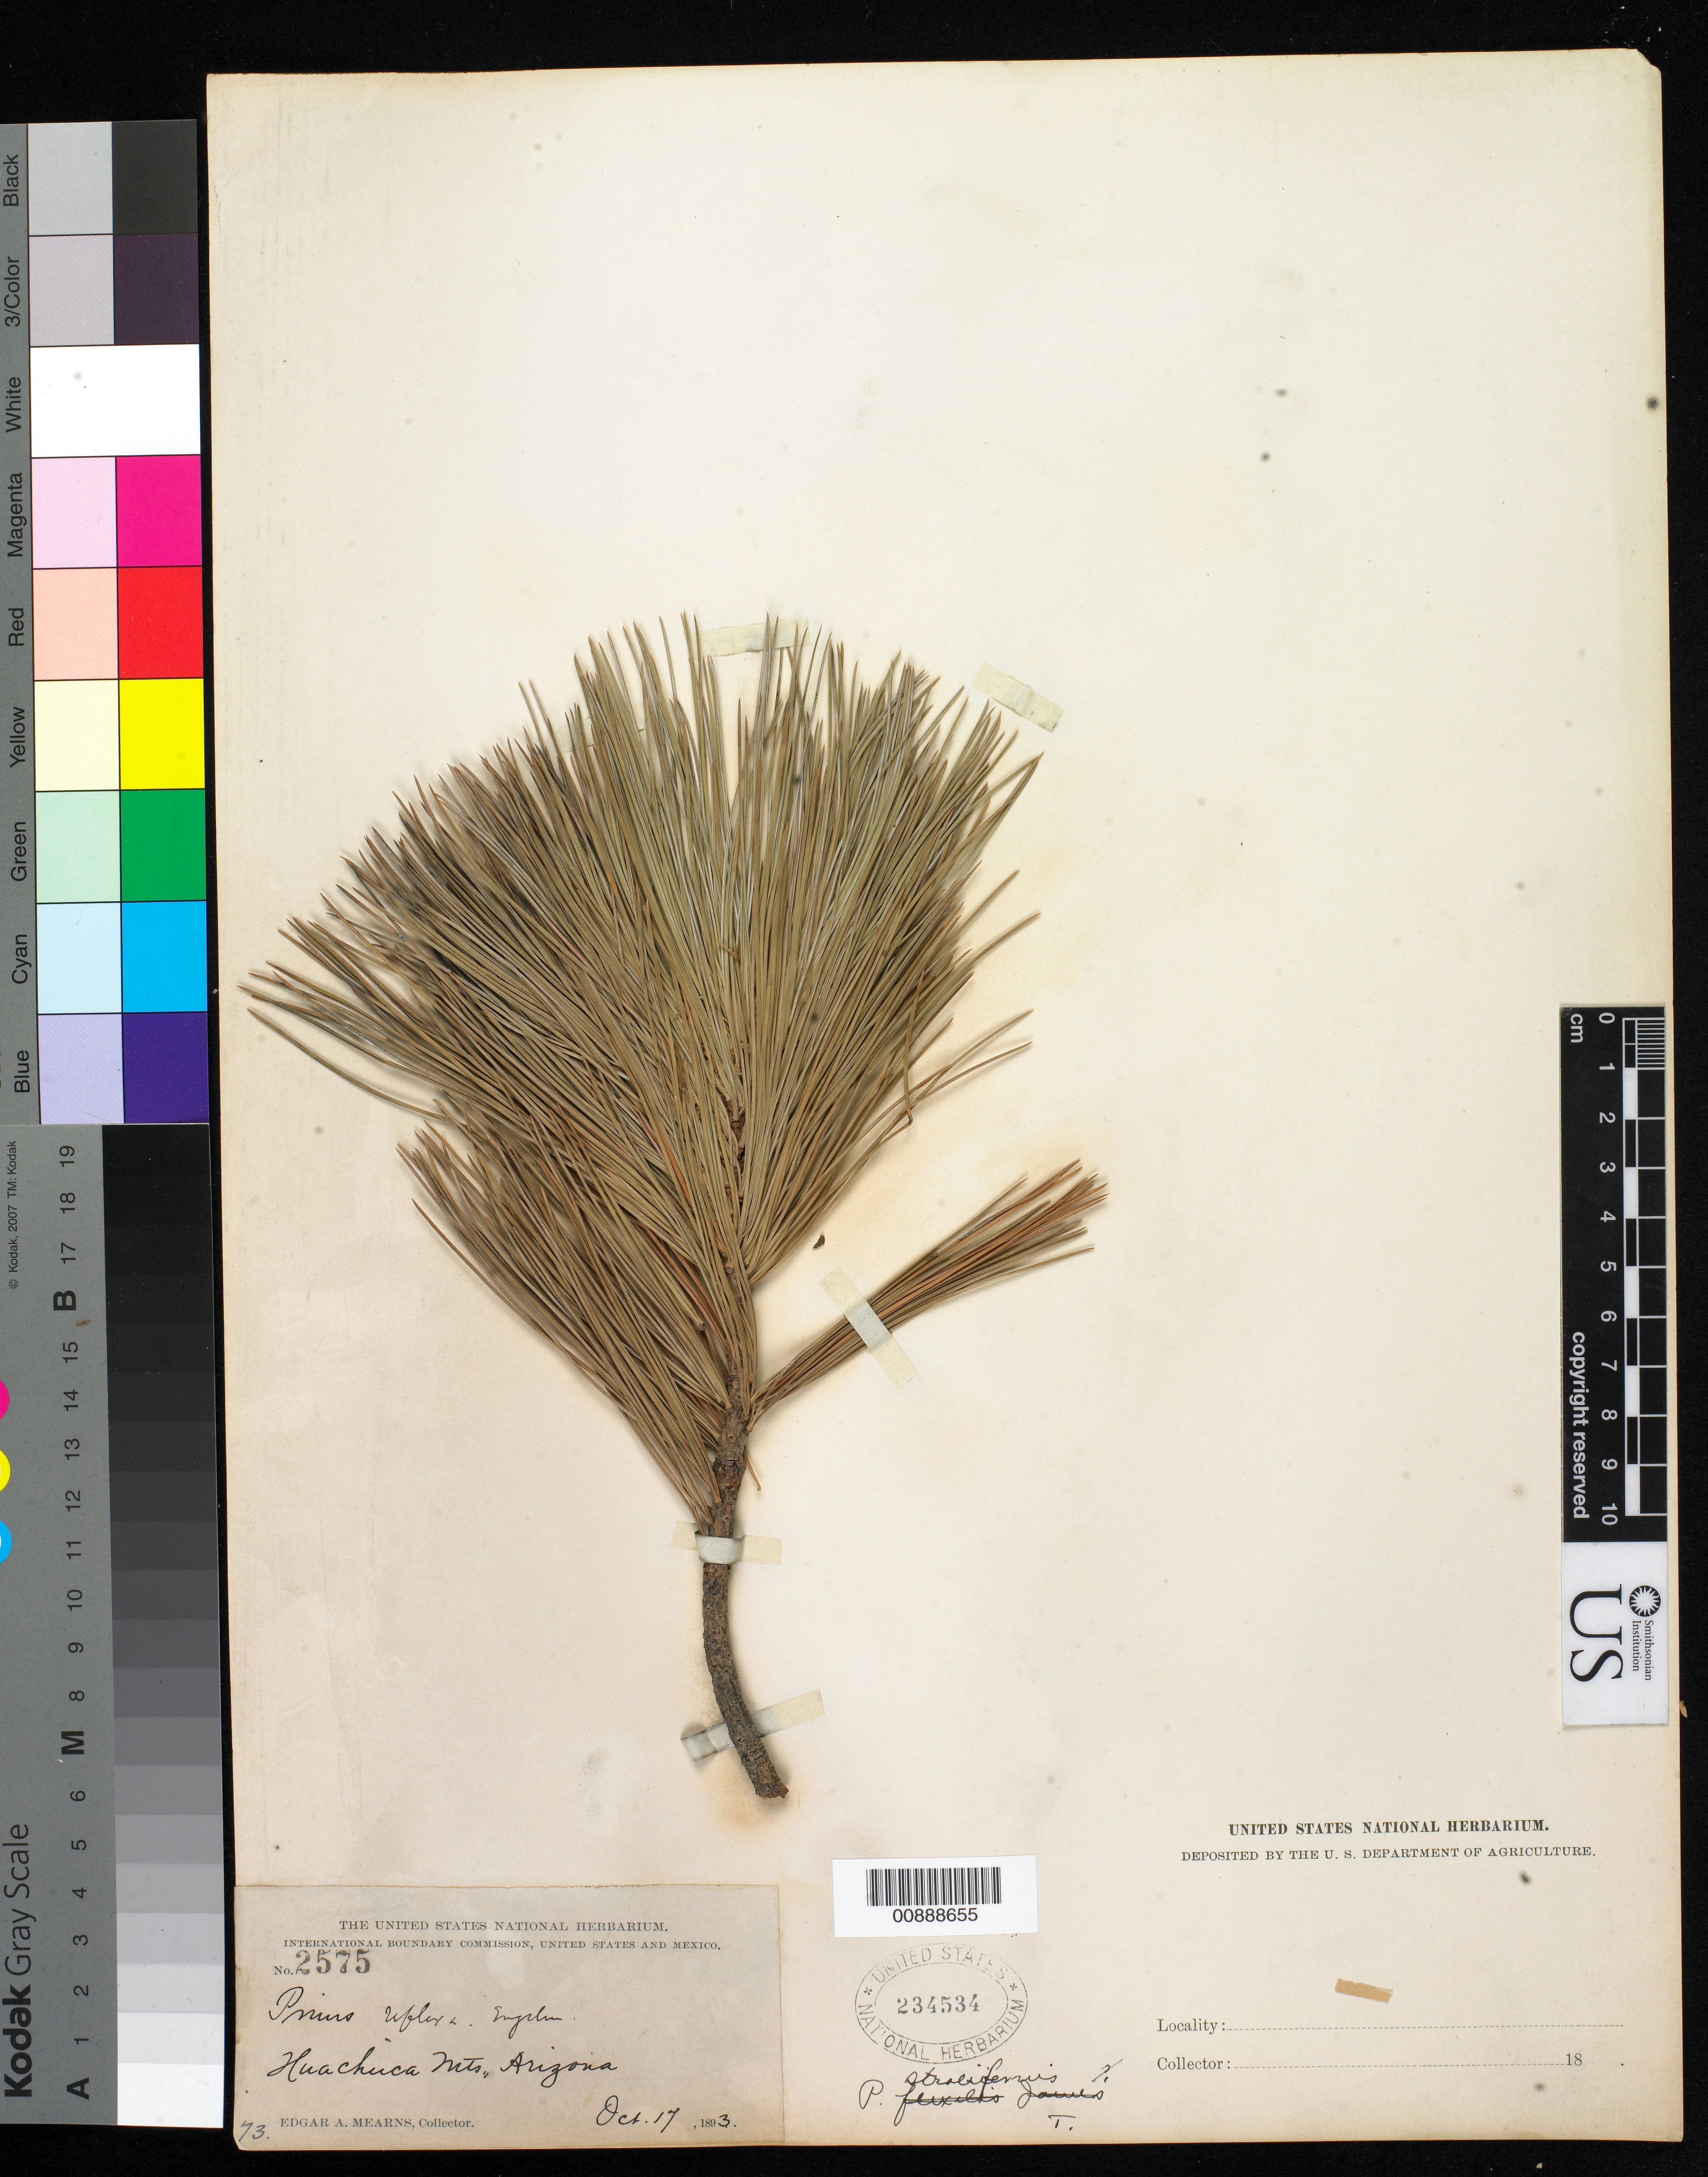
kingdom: Plantae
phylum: Tracheophyta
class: Pinopsida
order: Pinales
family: Pinaceae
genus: Pinus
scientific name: Pinus strobiformis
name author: Engelm.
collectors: E. A. Mearns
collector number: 2575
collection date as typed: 17 Oct 1893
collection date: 1893-10-17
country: United States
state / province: Arizona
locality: Huachuca Mts.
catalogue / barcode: US 234534